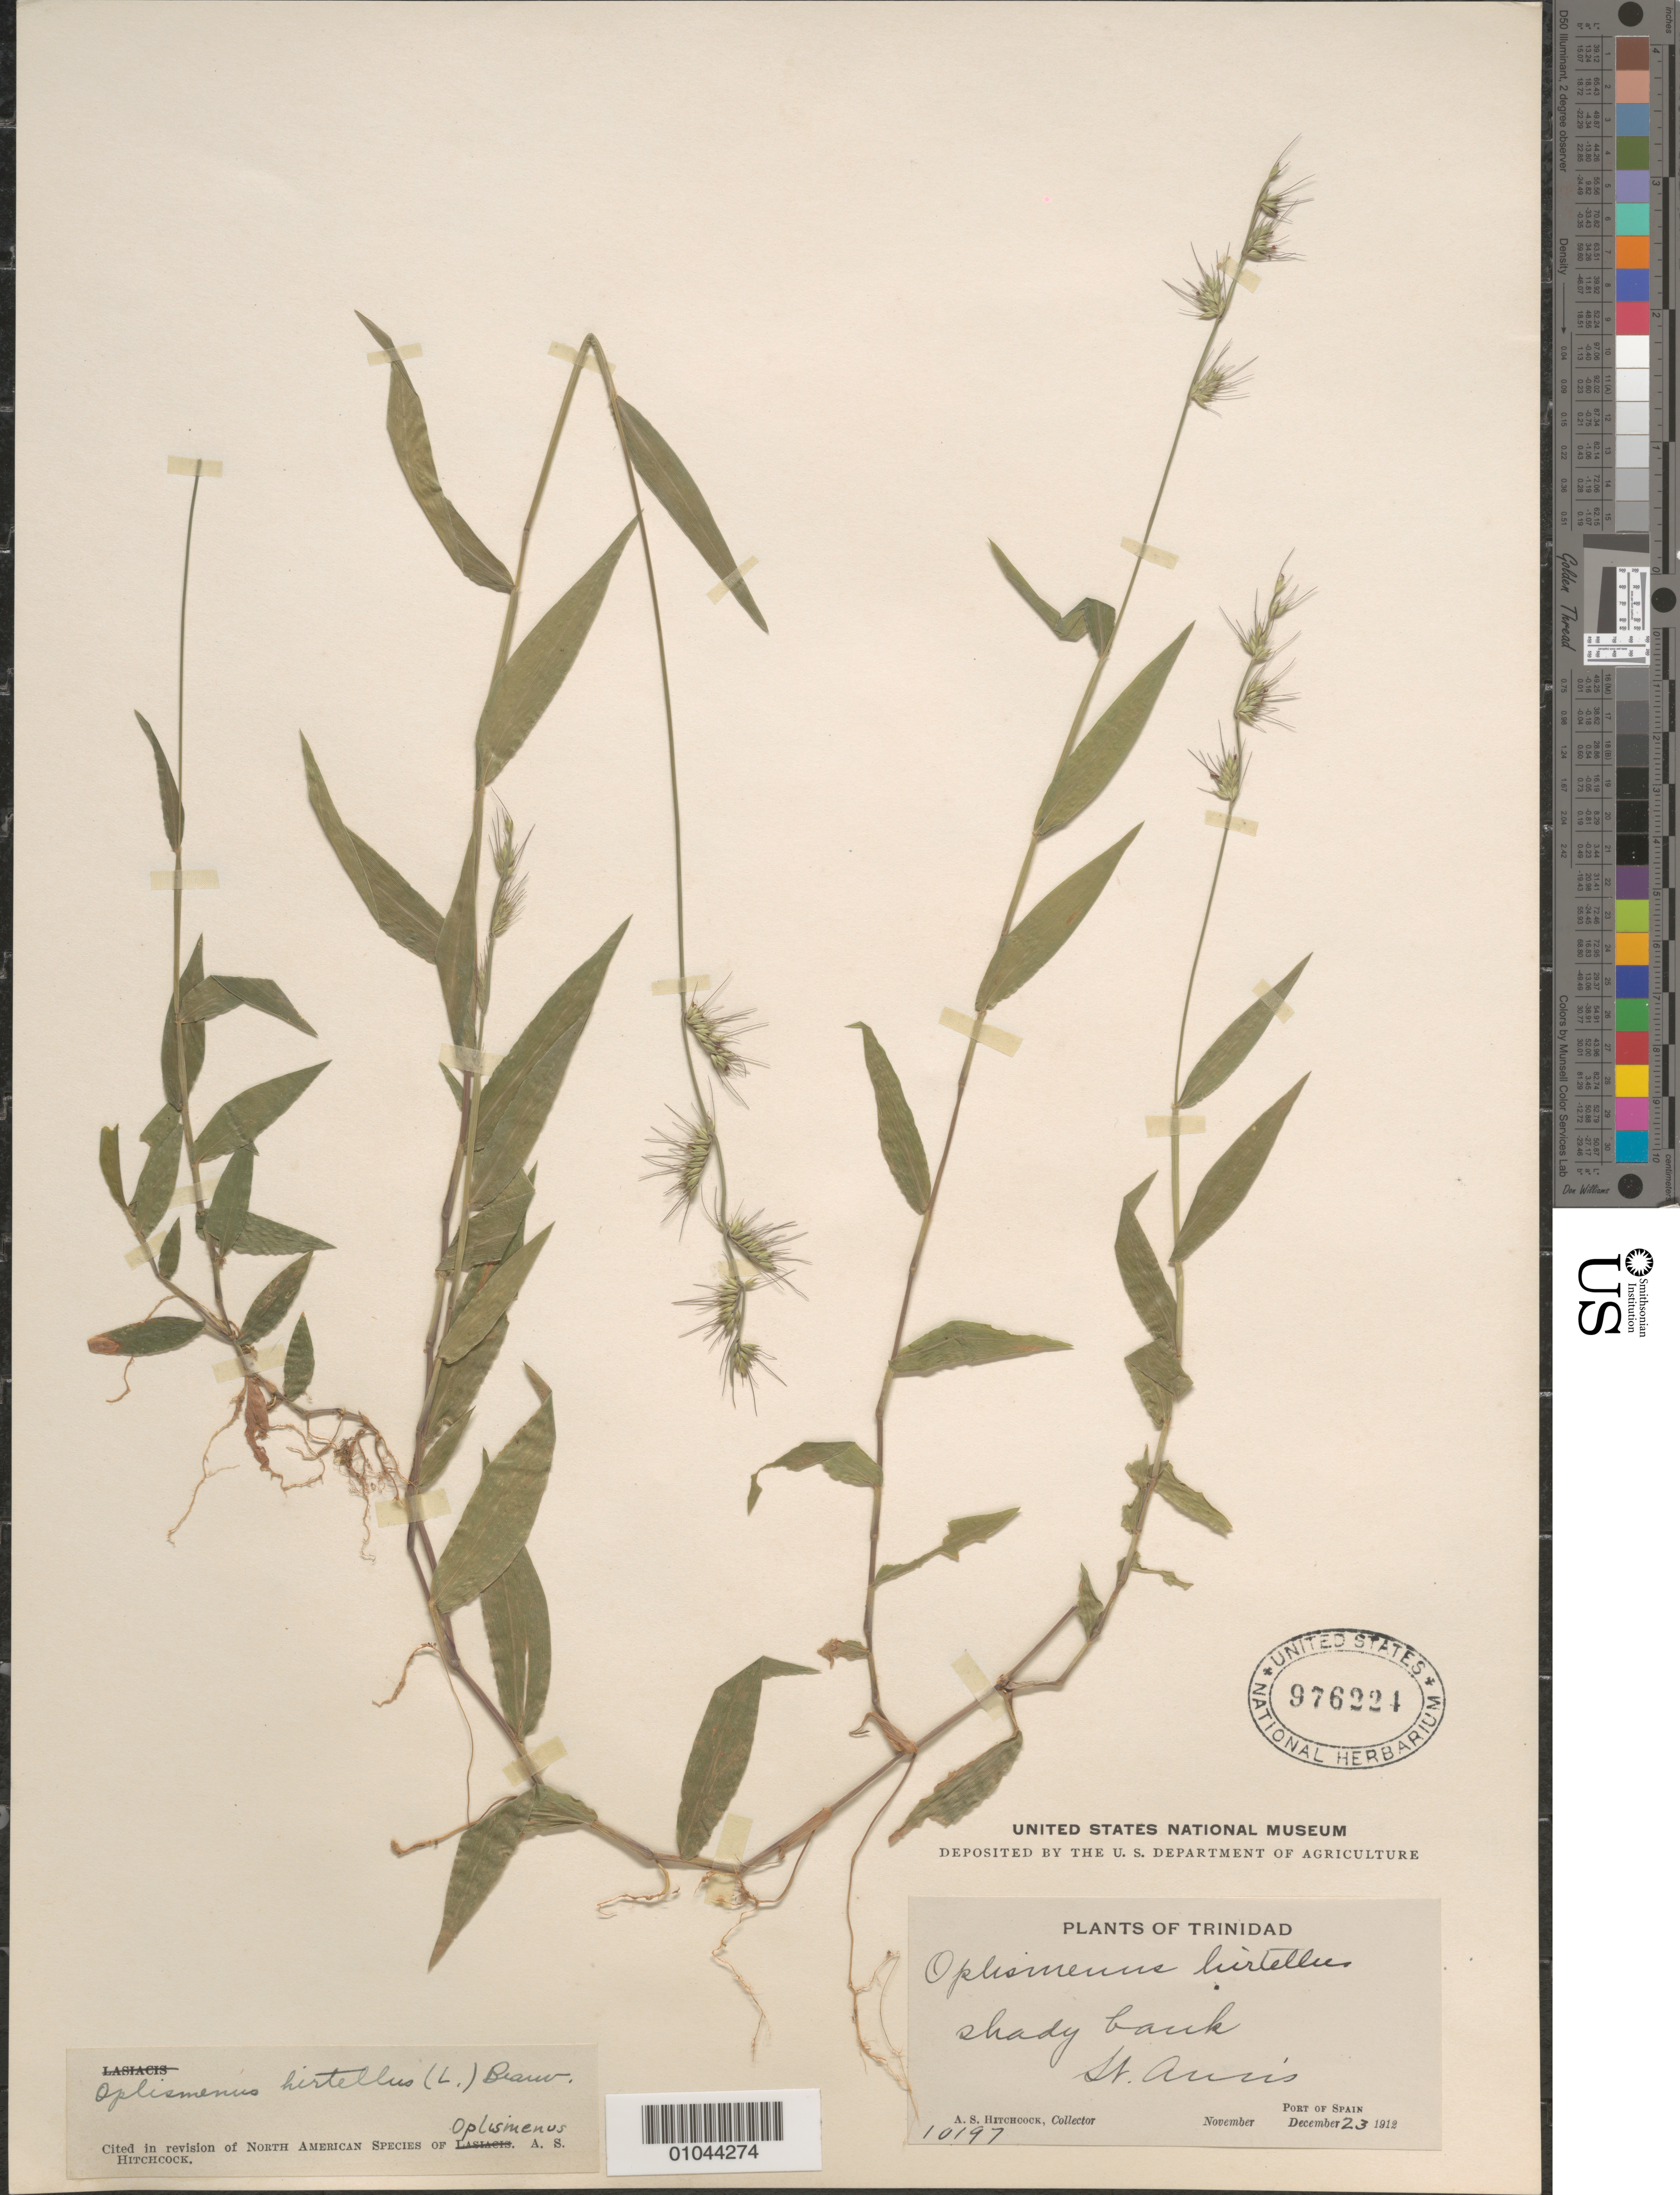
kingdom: Plantae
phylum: Tracheophyta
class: Liliopsida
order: Poales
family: Poaceae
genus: Oplismenus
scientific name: Oplismenus hirtellus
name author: (L.) P. Beauv.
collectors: A. S. Hitchcock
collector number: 10197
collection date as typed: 23 Dec 1912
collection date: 1912-12-23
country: Trinidad and Tobago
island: Trinidad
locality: Port of Spain, St. Anns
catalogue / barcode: US 976224